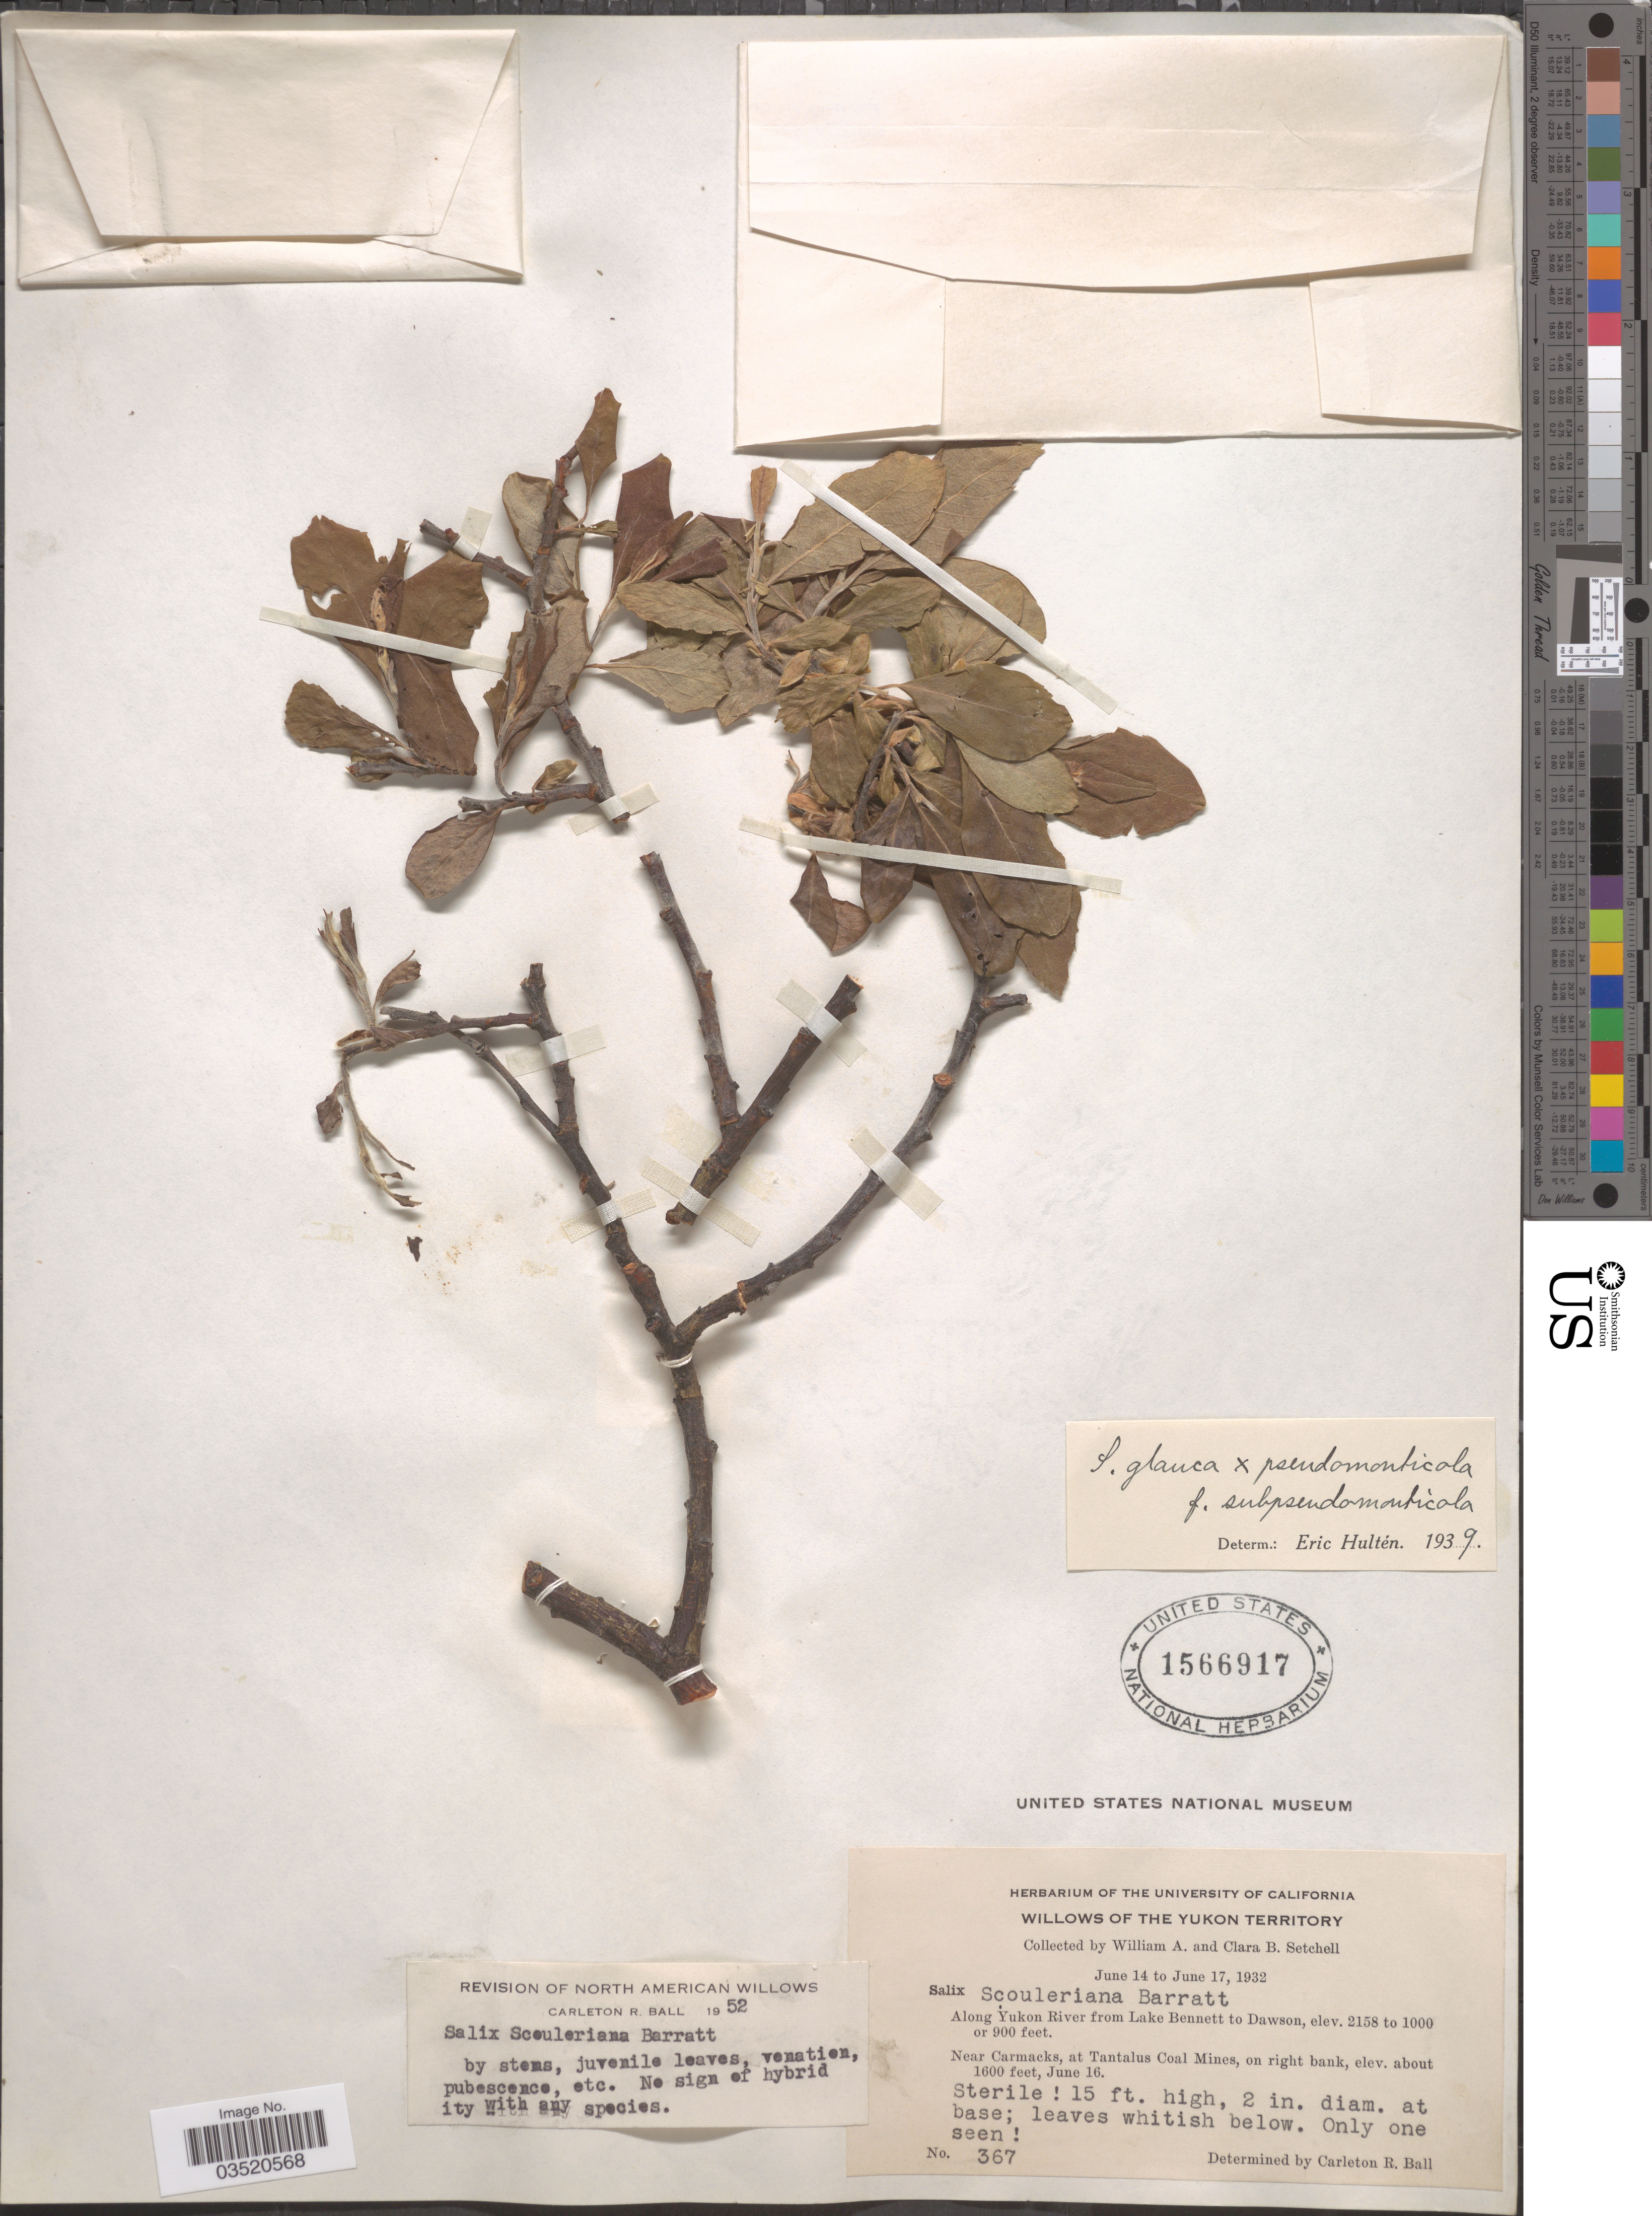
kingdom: Plantae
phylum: Tracheophyta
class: Magnoliopsida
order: Malpighiales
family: Salicaceae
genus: Salix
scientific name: Salix scouleriana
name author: Barratt ex Hook.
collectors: W. Setchell & C. B. Setchell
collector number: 367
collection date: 1932-06-16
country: Canada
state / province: Yukon Territory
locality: Along Yukon River from Lake Bennett to Dawson. Near Carmacks, at Tantalus Coal Mines, on right bank.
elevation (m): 274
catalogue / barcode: US 1566917